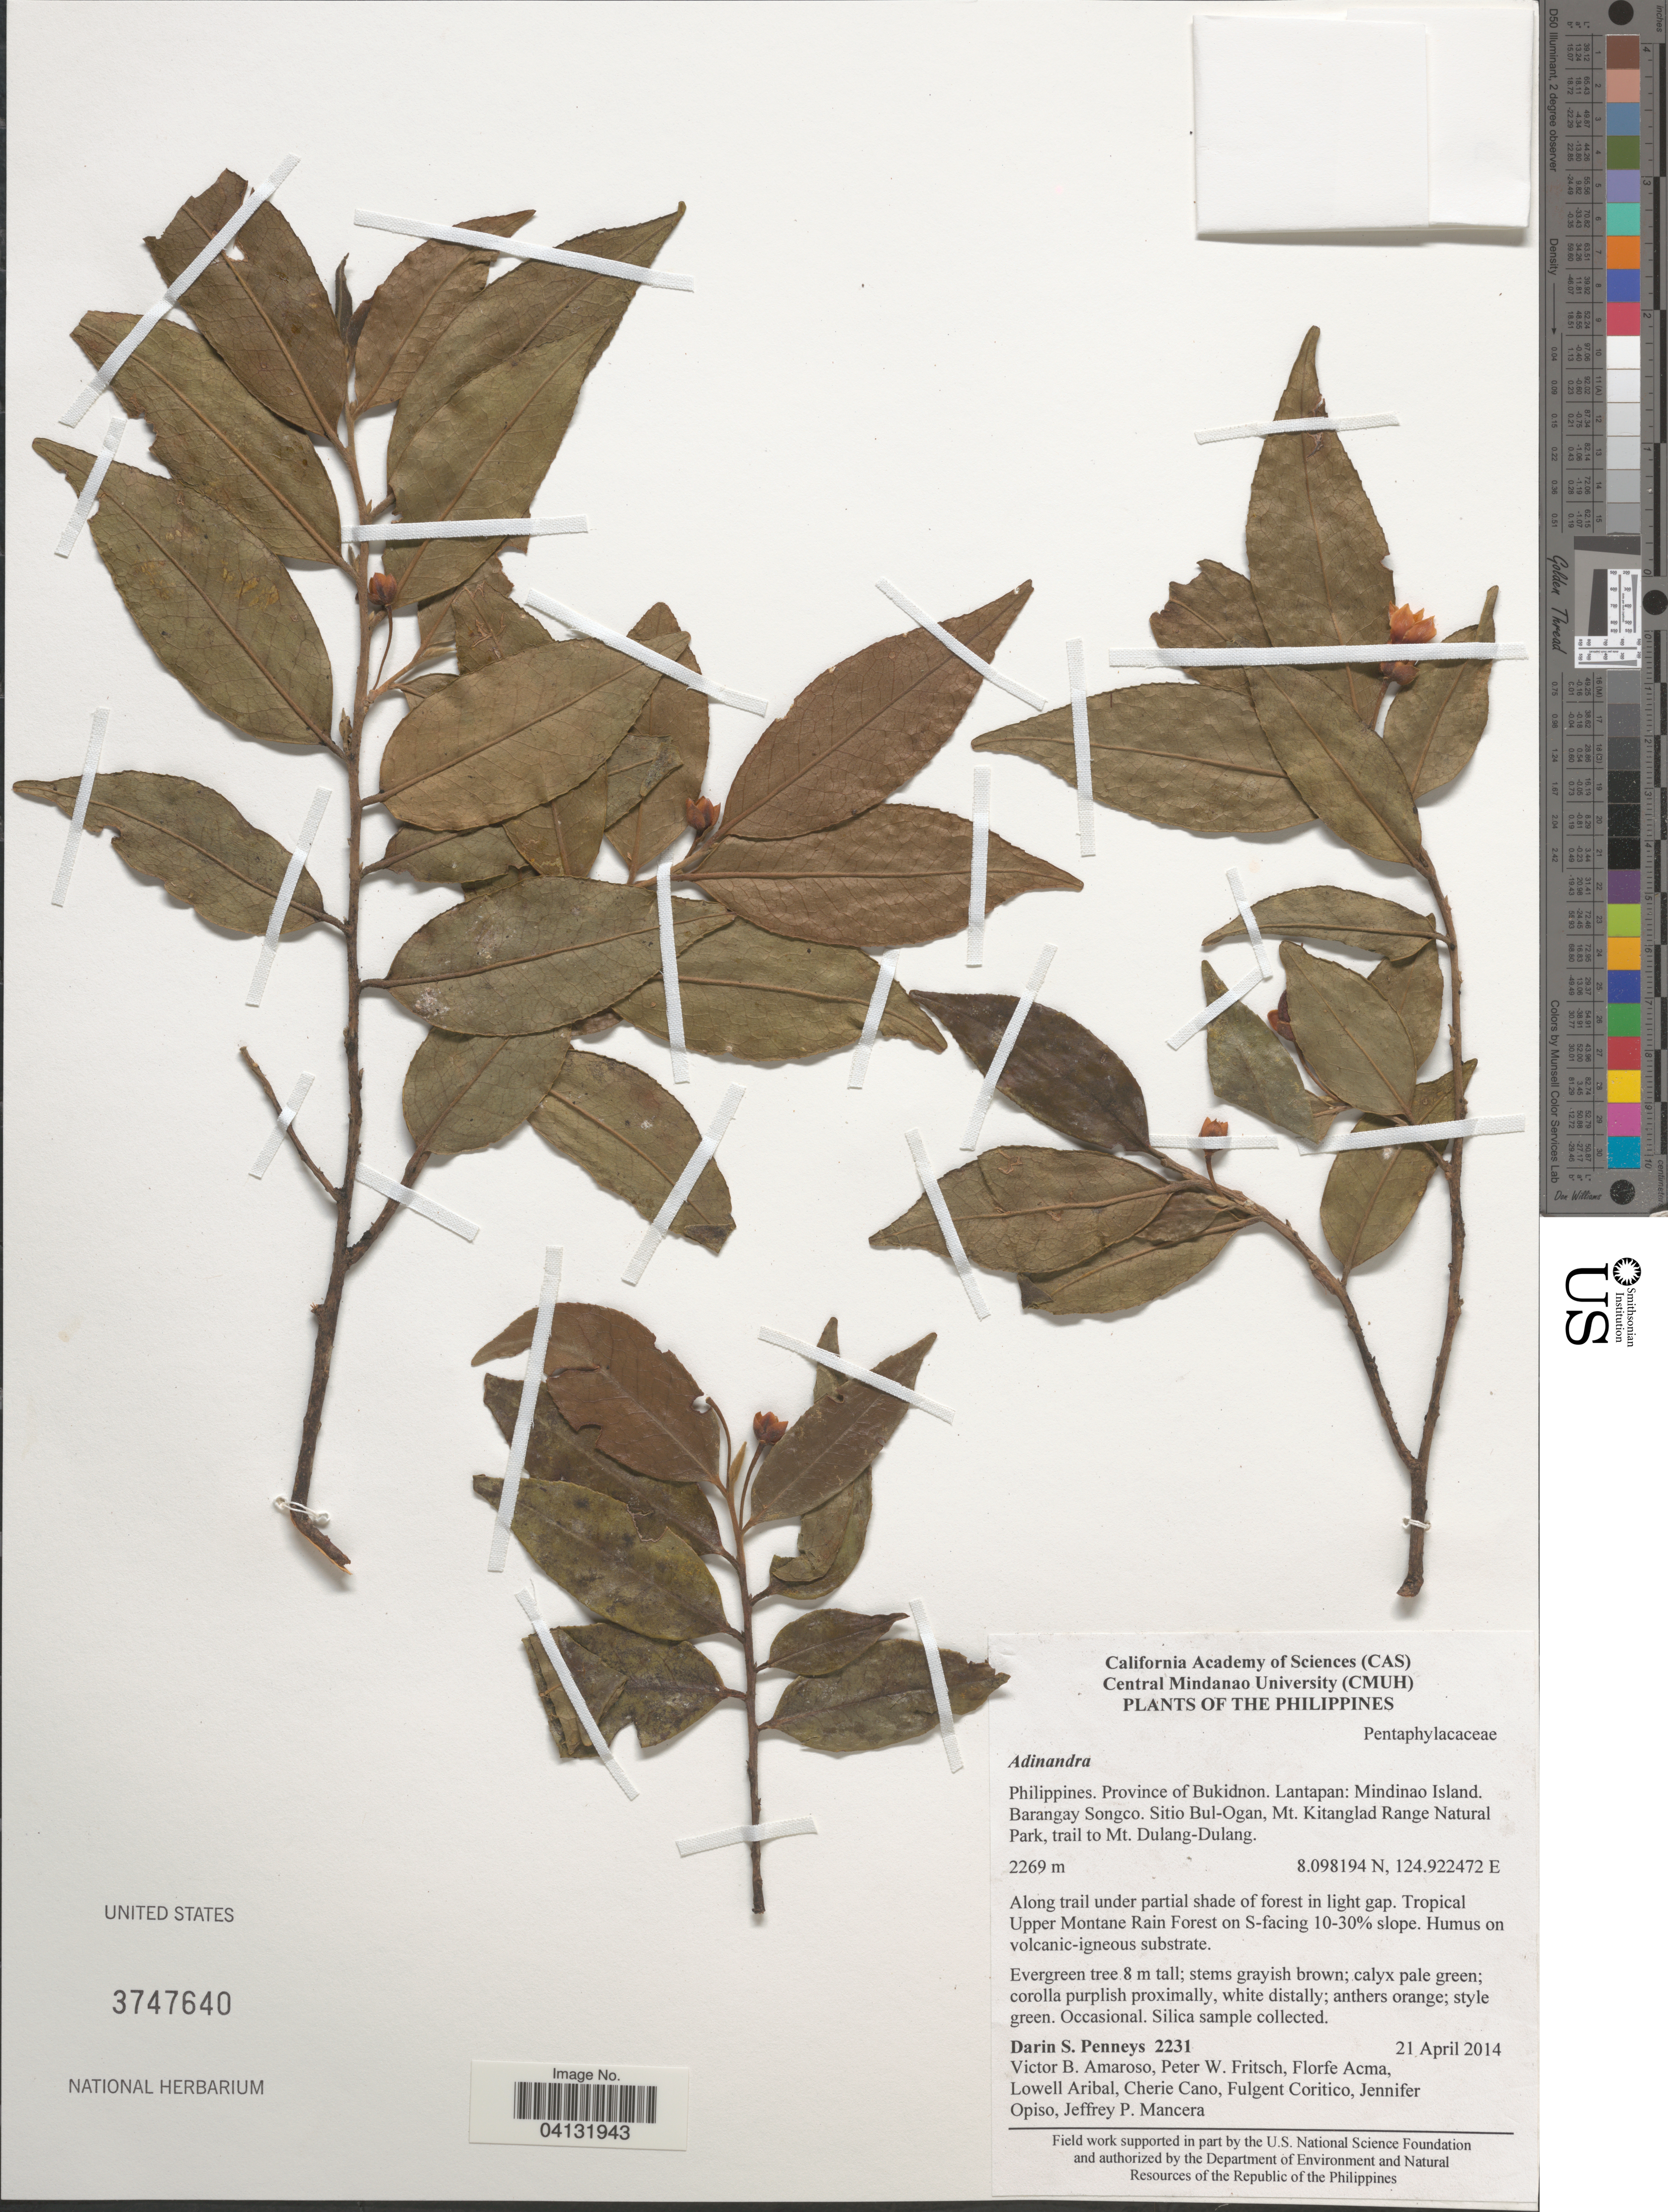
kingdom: Plantae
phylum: Tracheophyta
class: Magnoliopsida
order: Ericales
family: Pentaphylacaceae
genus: Adinandra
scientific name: Adinandra sp.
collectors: D. S. Penneys, V. Amoroso, P. W. Fritsch, F. Acma & et al.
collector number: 2231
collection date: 2014-04-21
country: Philippines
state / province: Northern Mindanao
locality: Province of Bukidnon. Lantapan: Mindinao Island. Barangay Songco. Sitio Bul-Ogan, Mt. Kitanglad Range Natural Park, trail to Mt. Dulang-Dulang. Tropical Upper Montane Rain Forest on S-facing 10-30% slope.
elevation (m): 2269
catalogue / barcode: US 3747640